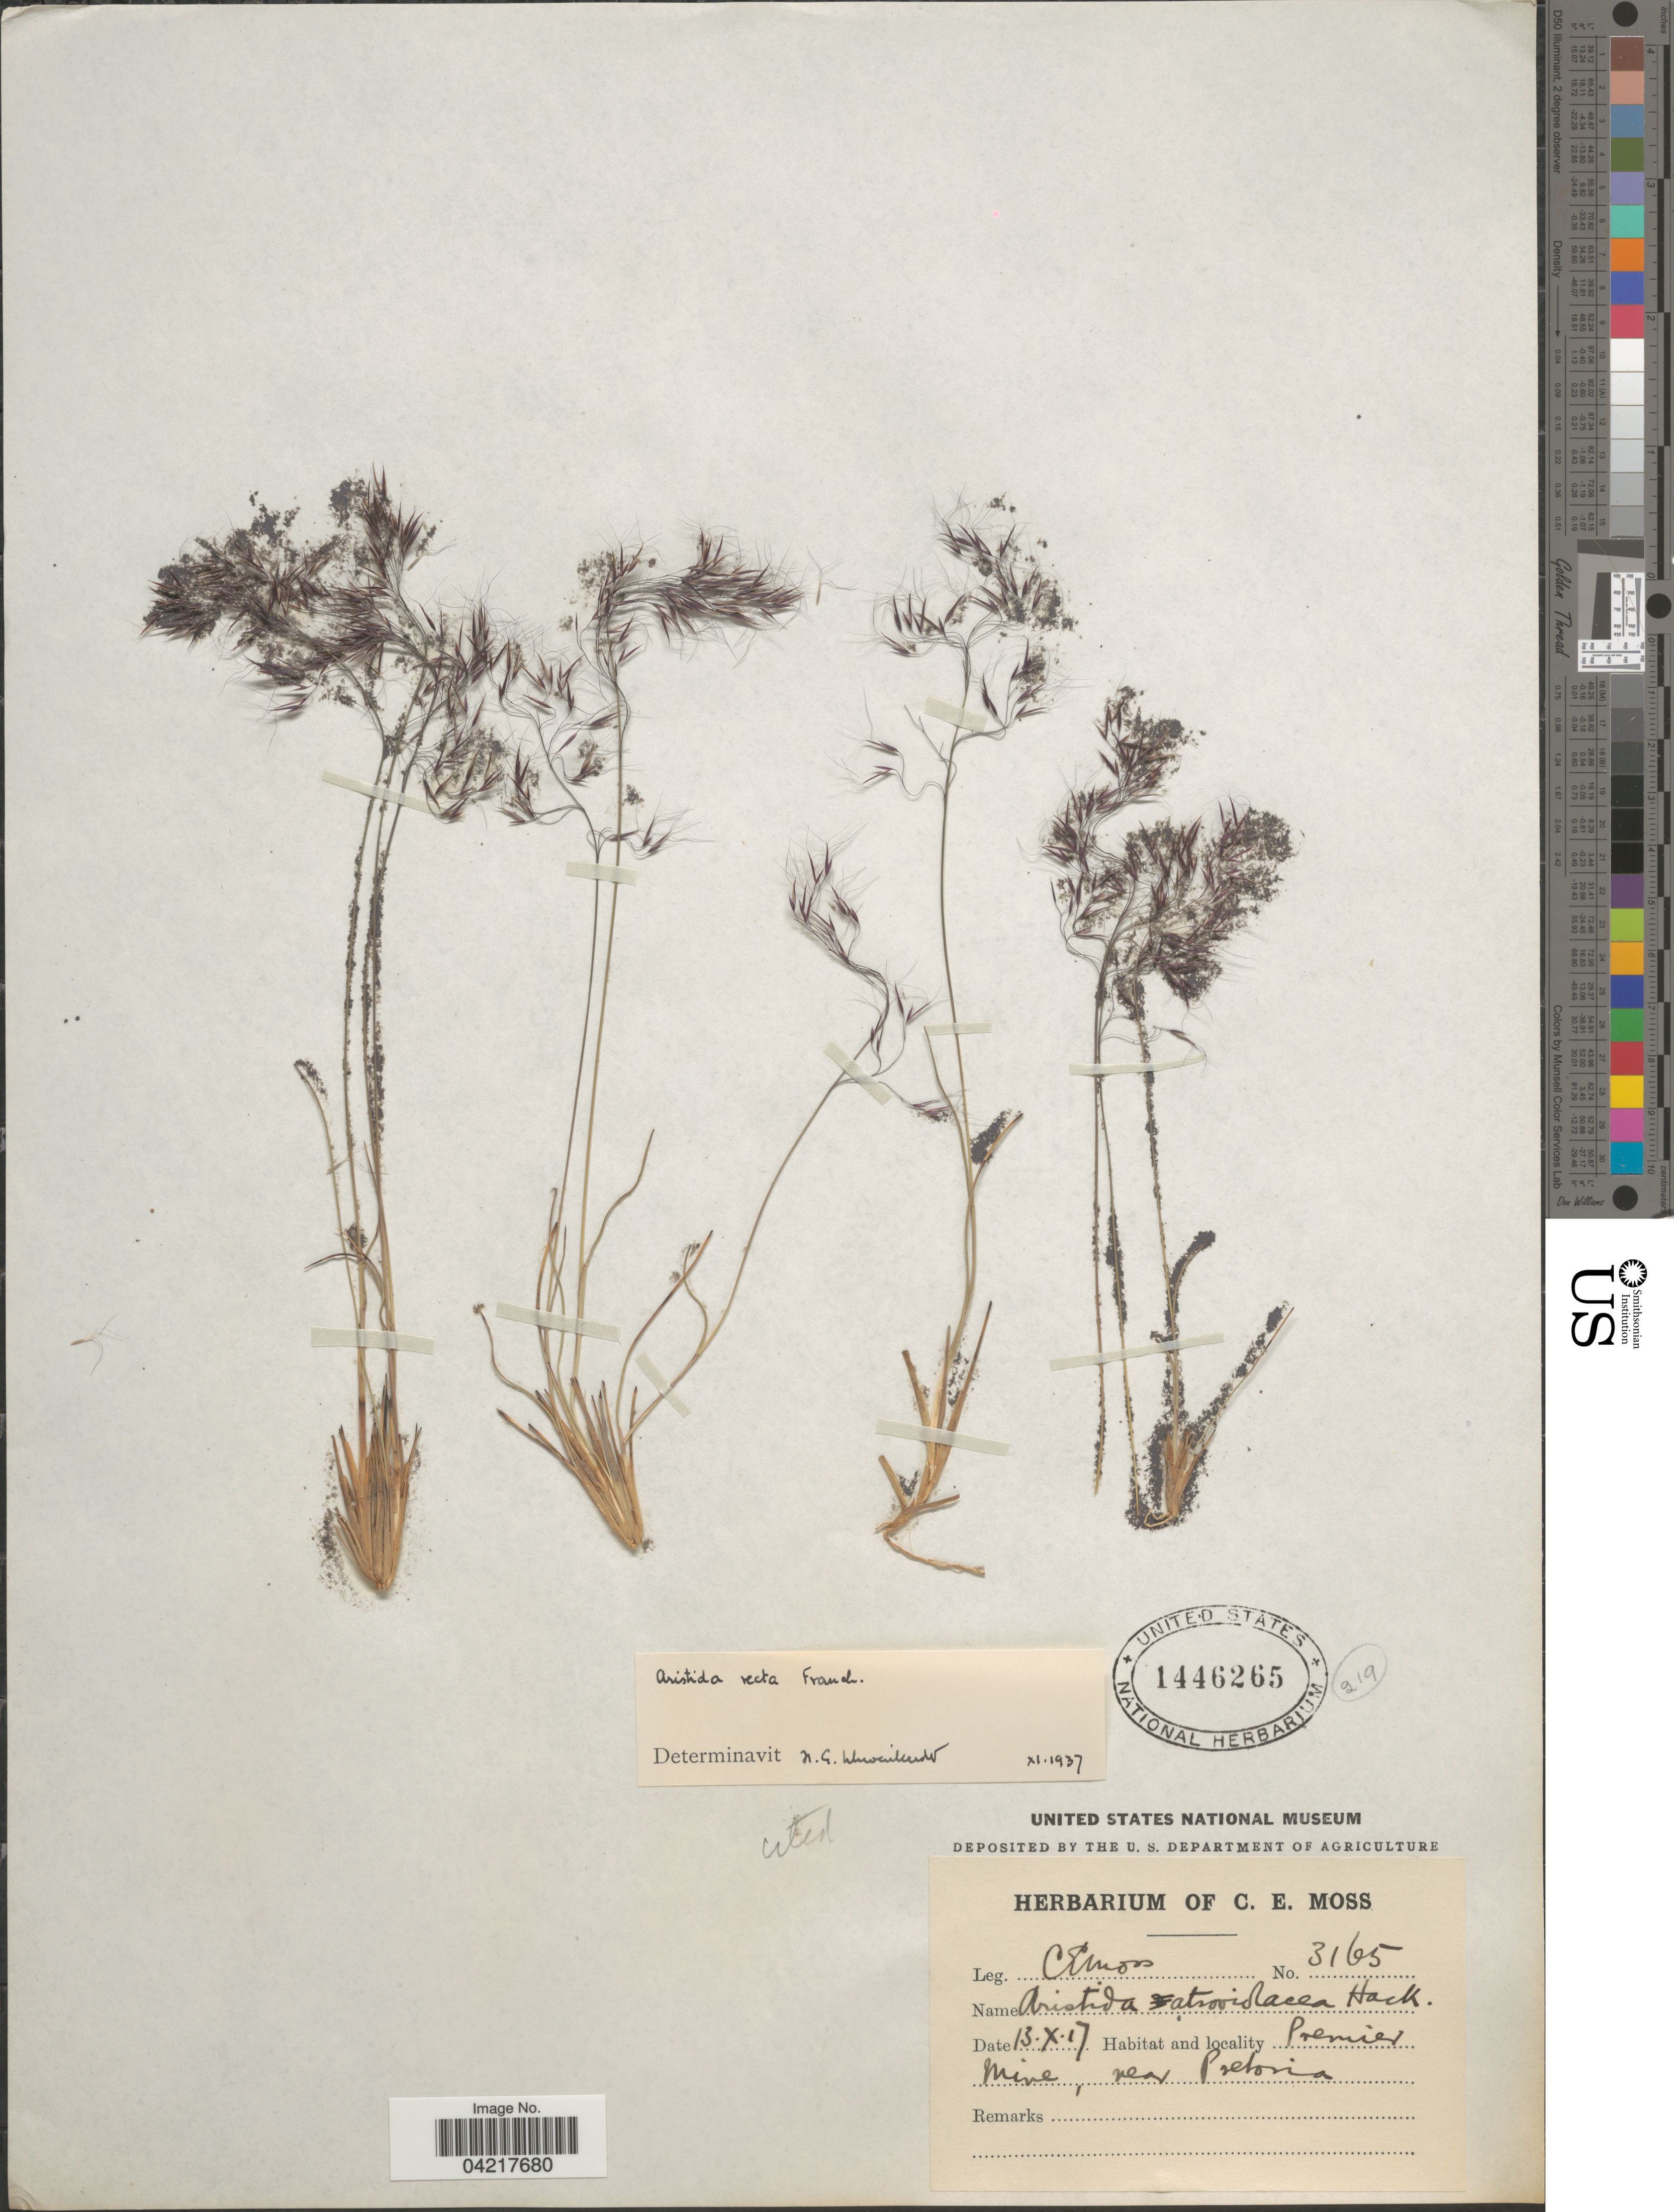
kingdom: Plantae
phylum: Tracheophyta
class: Liliopsida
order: Poales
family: Poaceae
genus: Aristida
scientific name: Aristida recta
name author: Franch.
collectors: C. E. Moss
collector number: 3165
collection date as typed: Transcribed d/m/y: 13/10/17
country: South Africa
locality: Premier Mine, near Pretoria.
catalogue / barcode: US 1446265